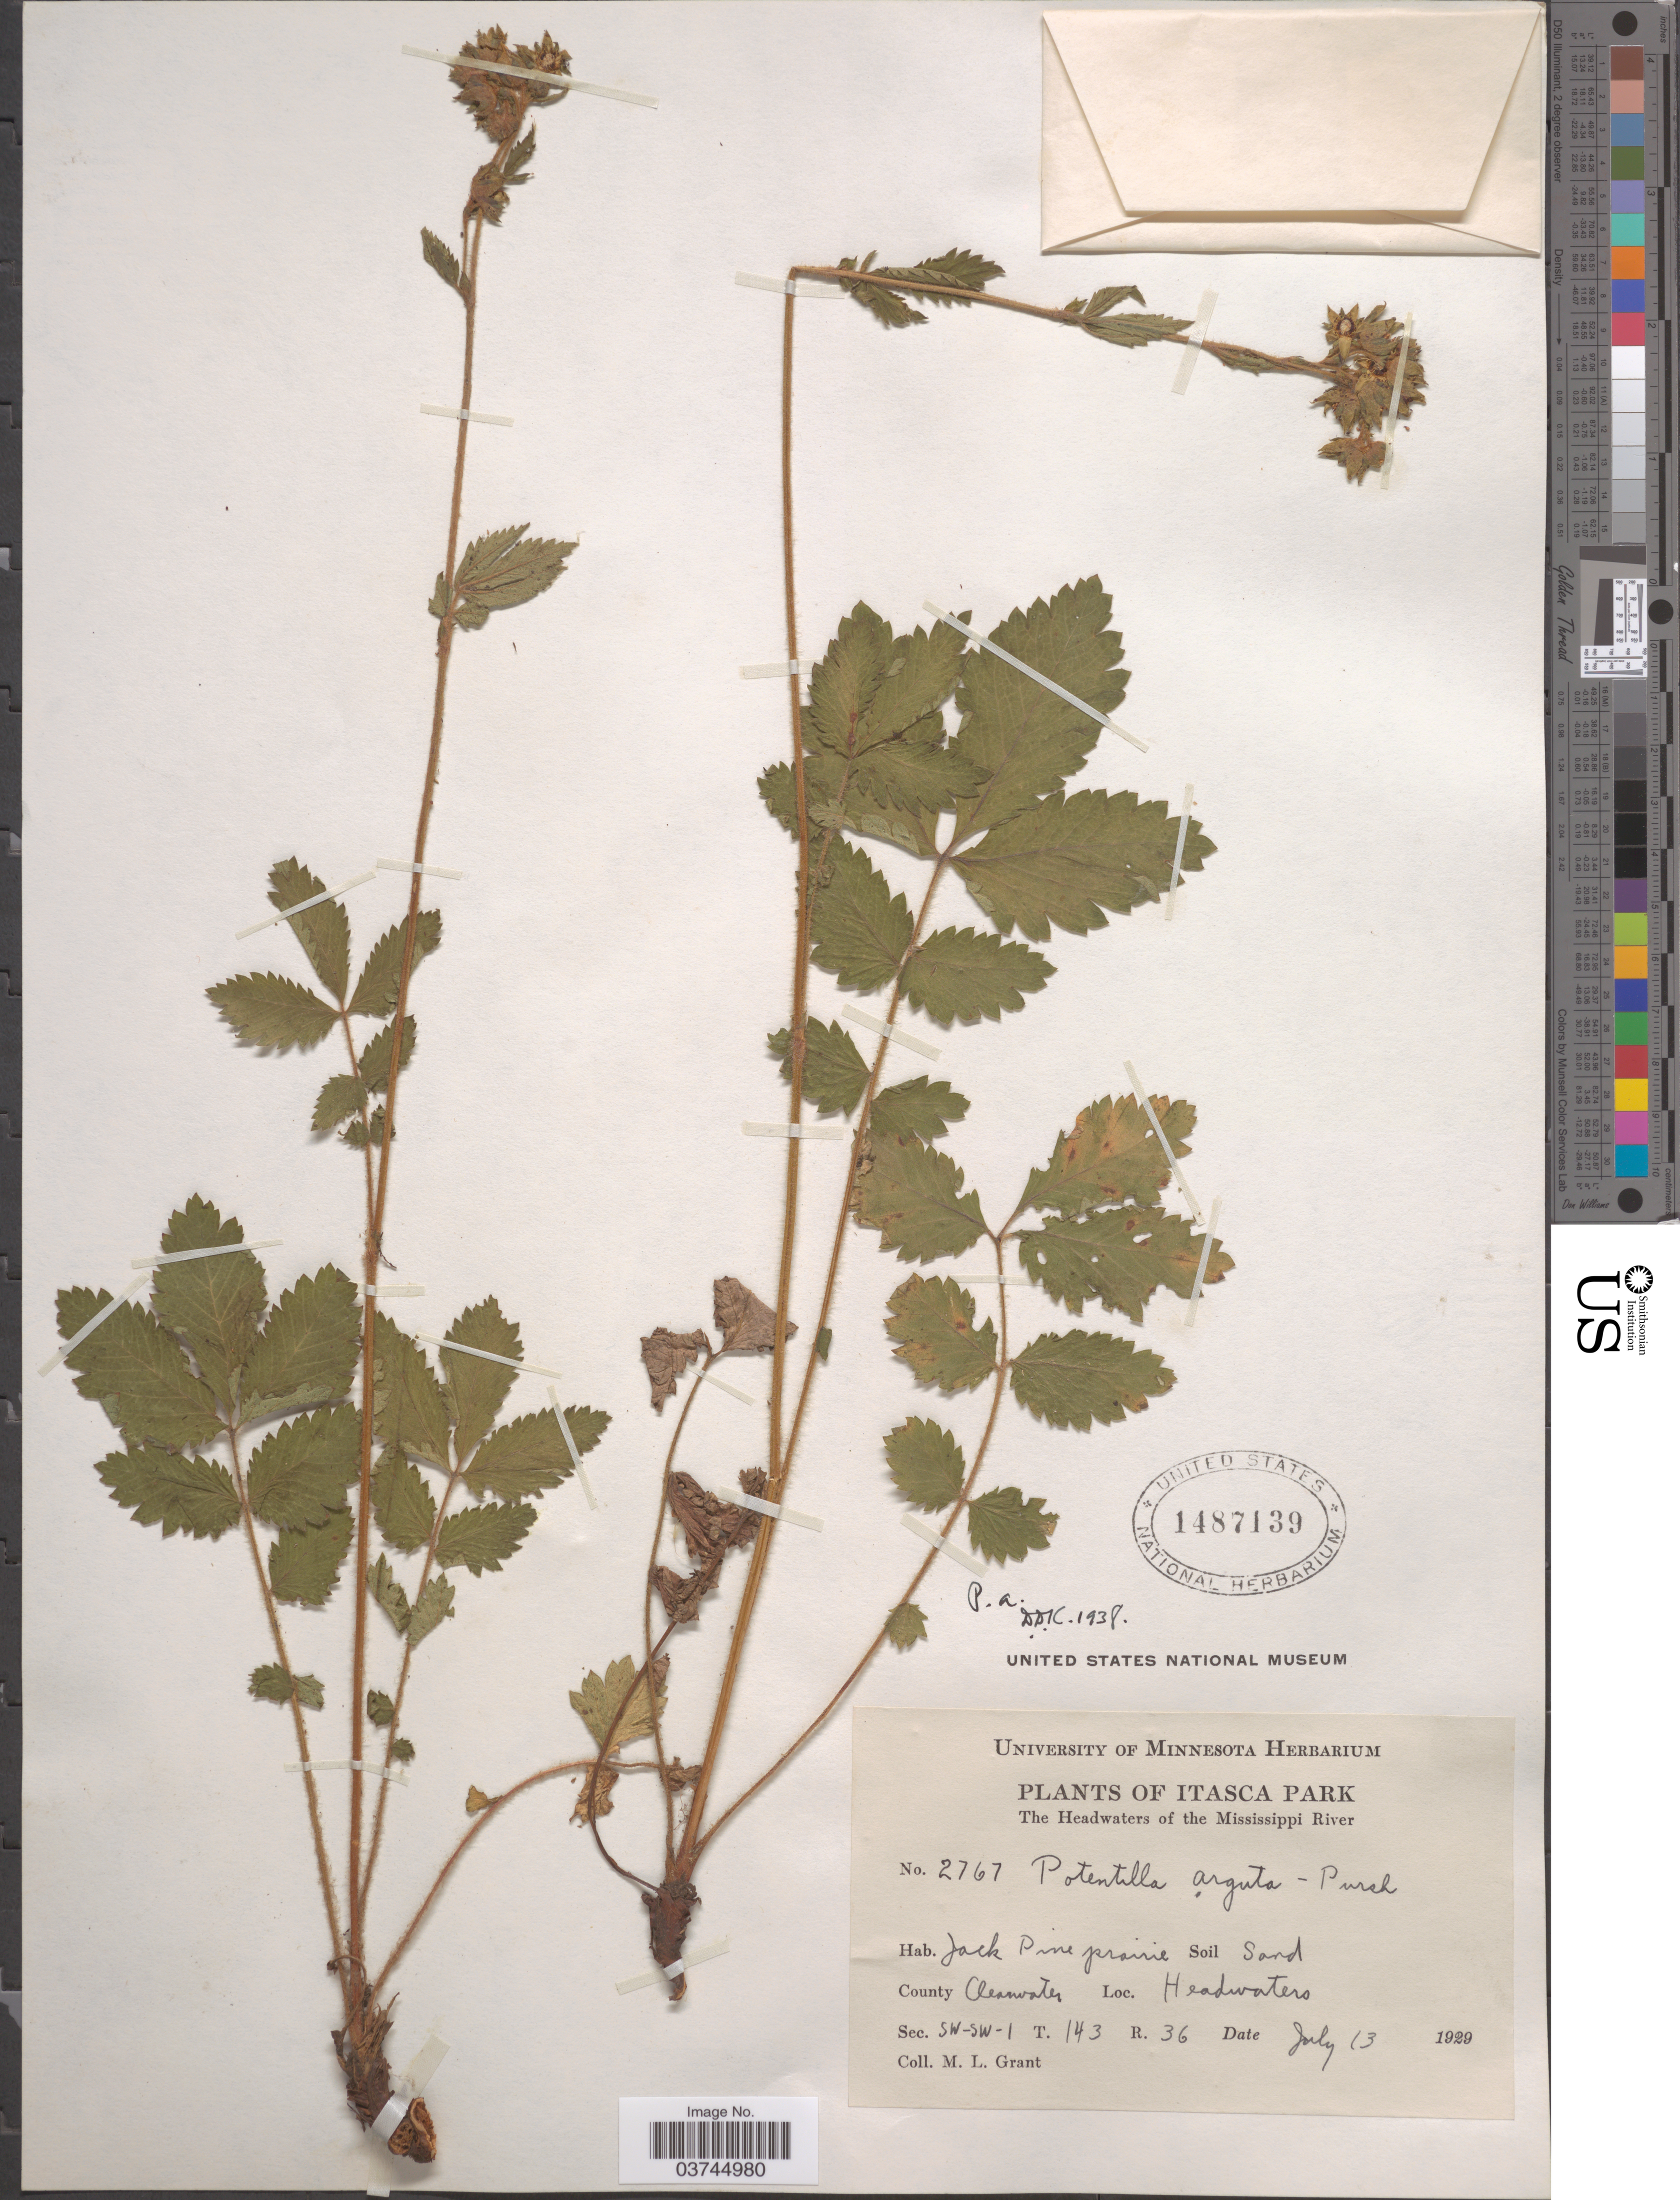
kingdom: Plantae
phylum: Tracheophyta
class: Magnoliopsida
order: Rosales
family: Rosaceae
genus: Drymocallis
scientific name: Drymocallis arguta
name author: (Pursh) Rydb.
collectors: M. L. Grant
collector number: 2767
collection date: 1929-07-13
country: United States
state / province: Minnesota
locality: Itasca Park. The Headwaters of the Mississippi River. Jack Pine prairie. County Clearwater. Headwaters. Sec. SW-SW-1. T.143 R. 36.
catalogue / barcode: US 1487139